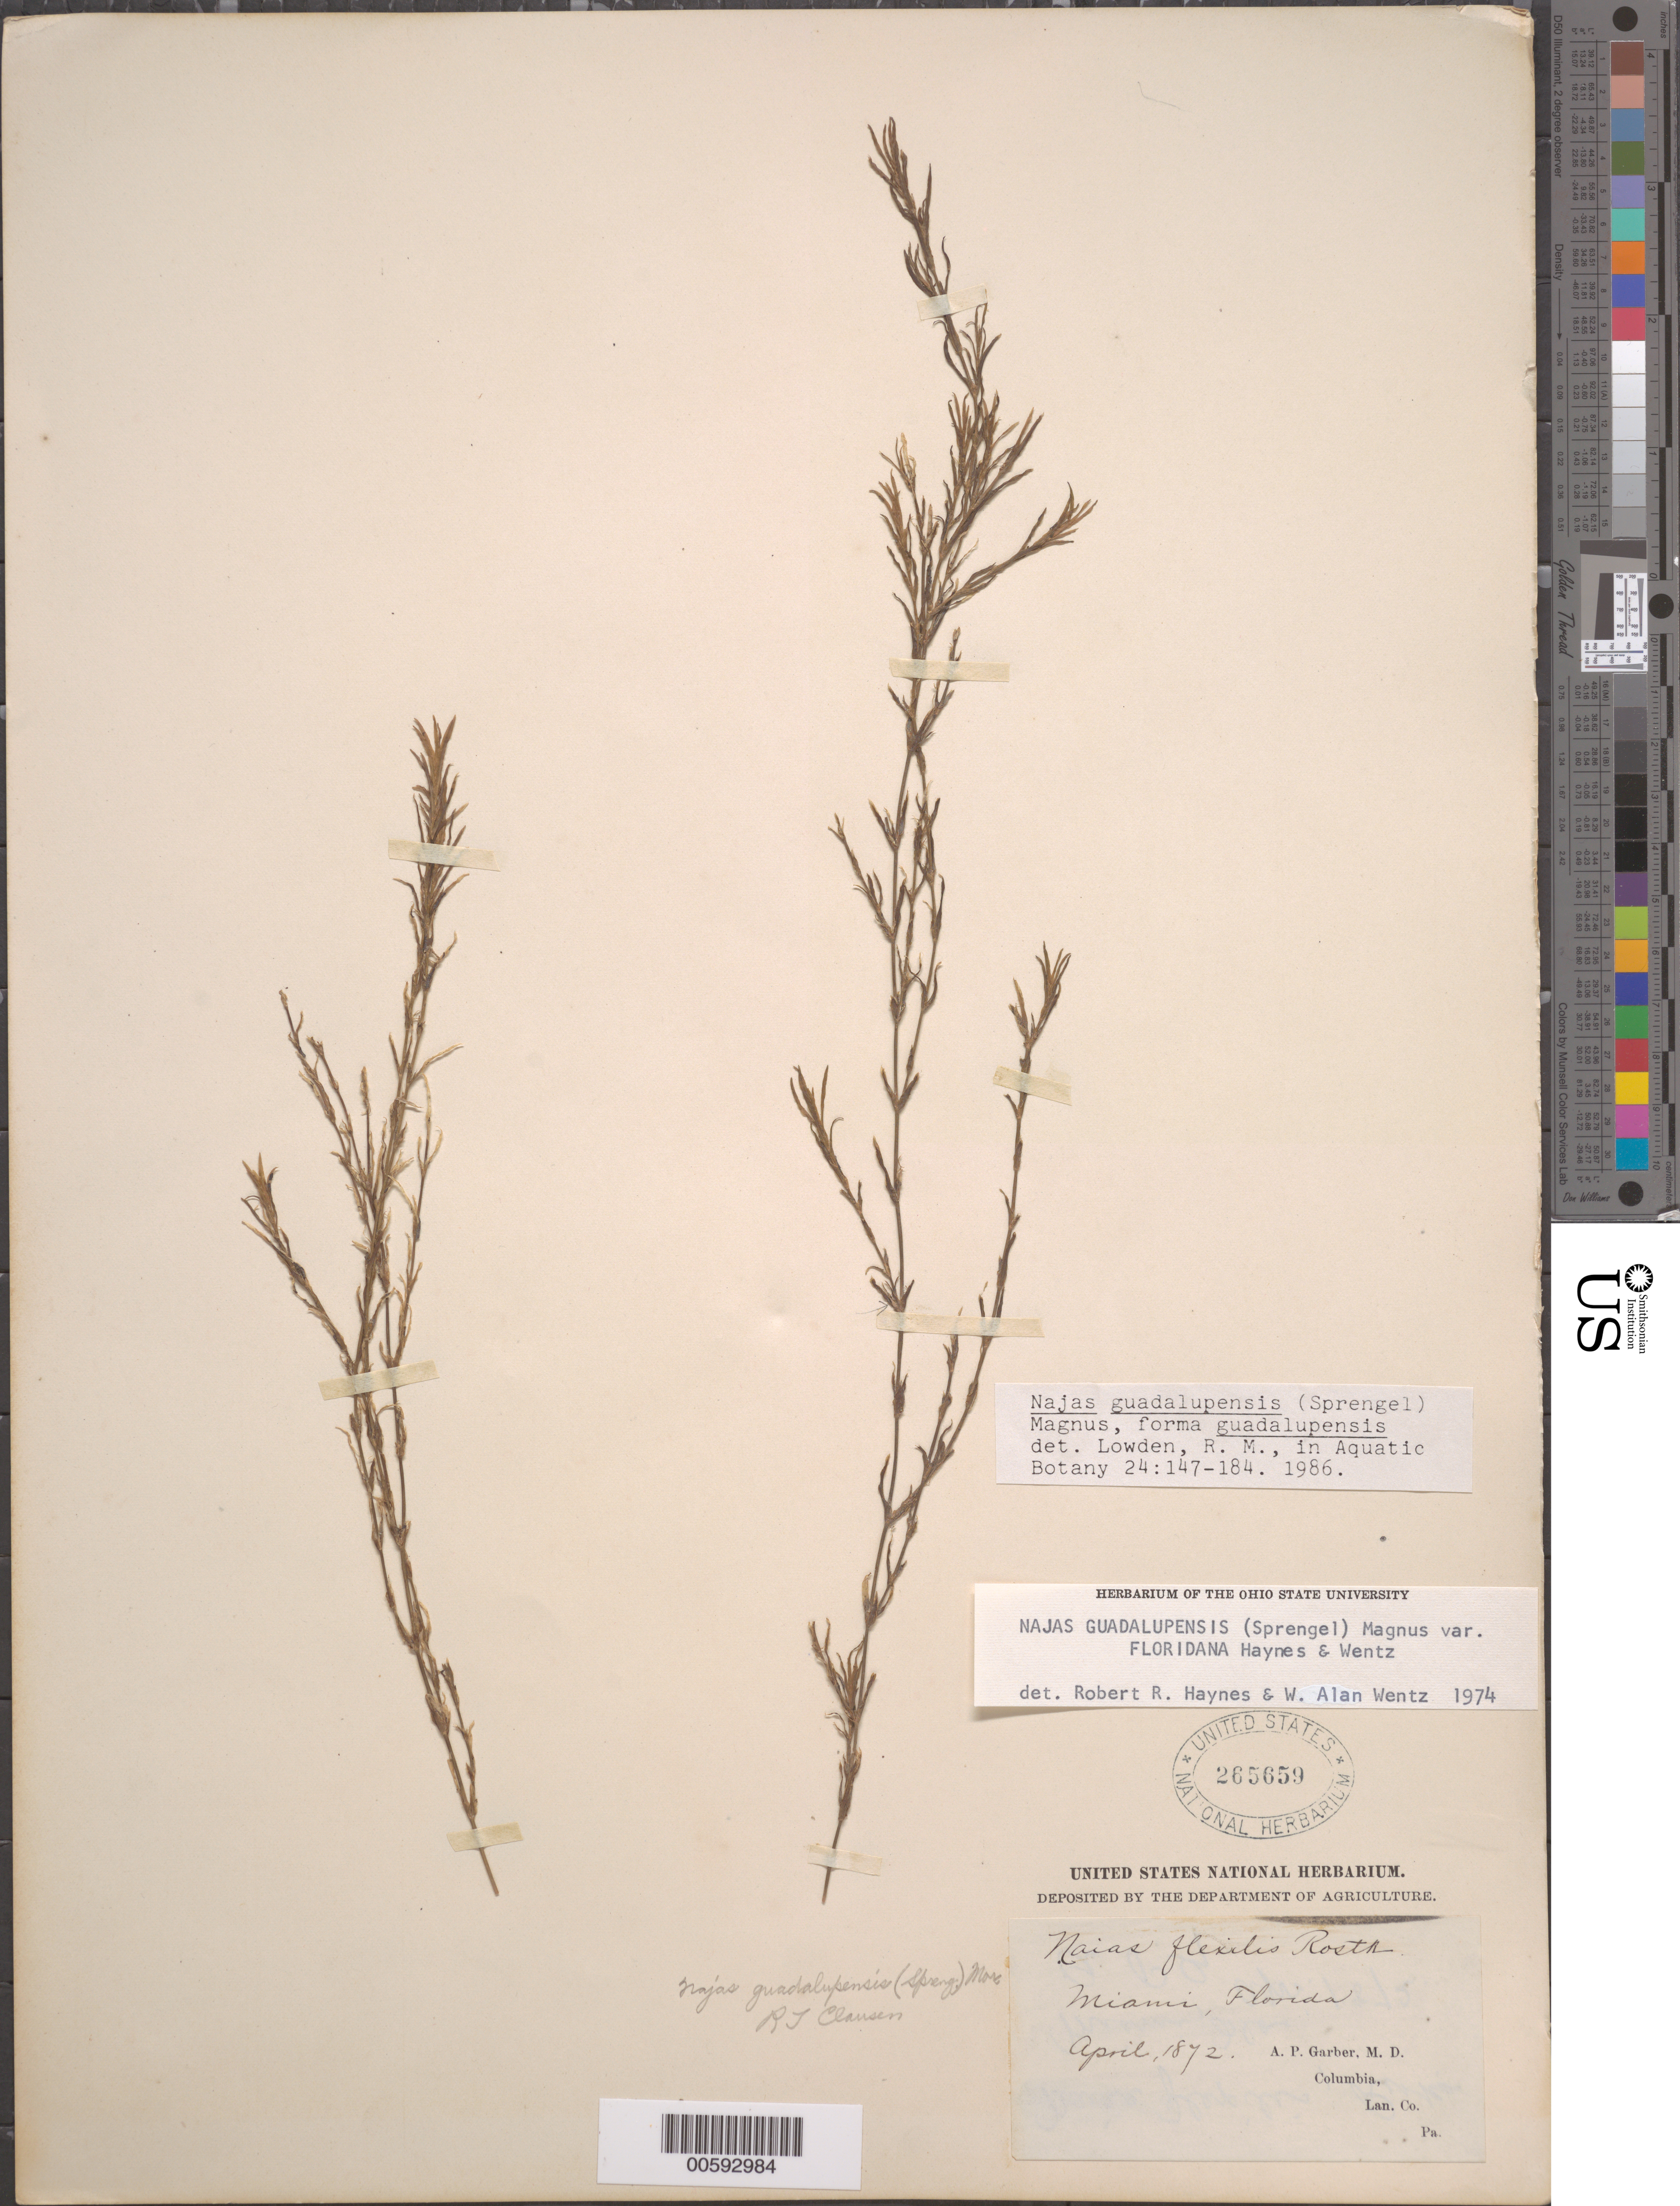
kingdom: Plantae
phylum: Tracheophyta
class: Liliopsida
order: Alismatales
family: Hydrocharitaceae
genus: Najas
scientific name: Najas guadalupensis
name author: (Spreng.) Magnus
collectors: A. P. Garber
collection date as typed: Apr 1872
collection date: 1872-04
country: United States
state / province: Florida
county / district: Dade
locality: Miami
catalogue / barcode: US 265659